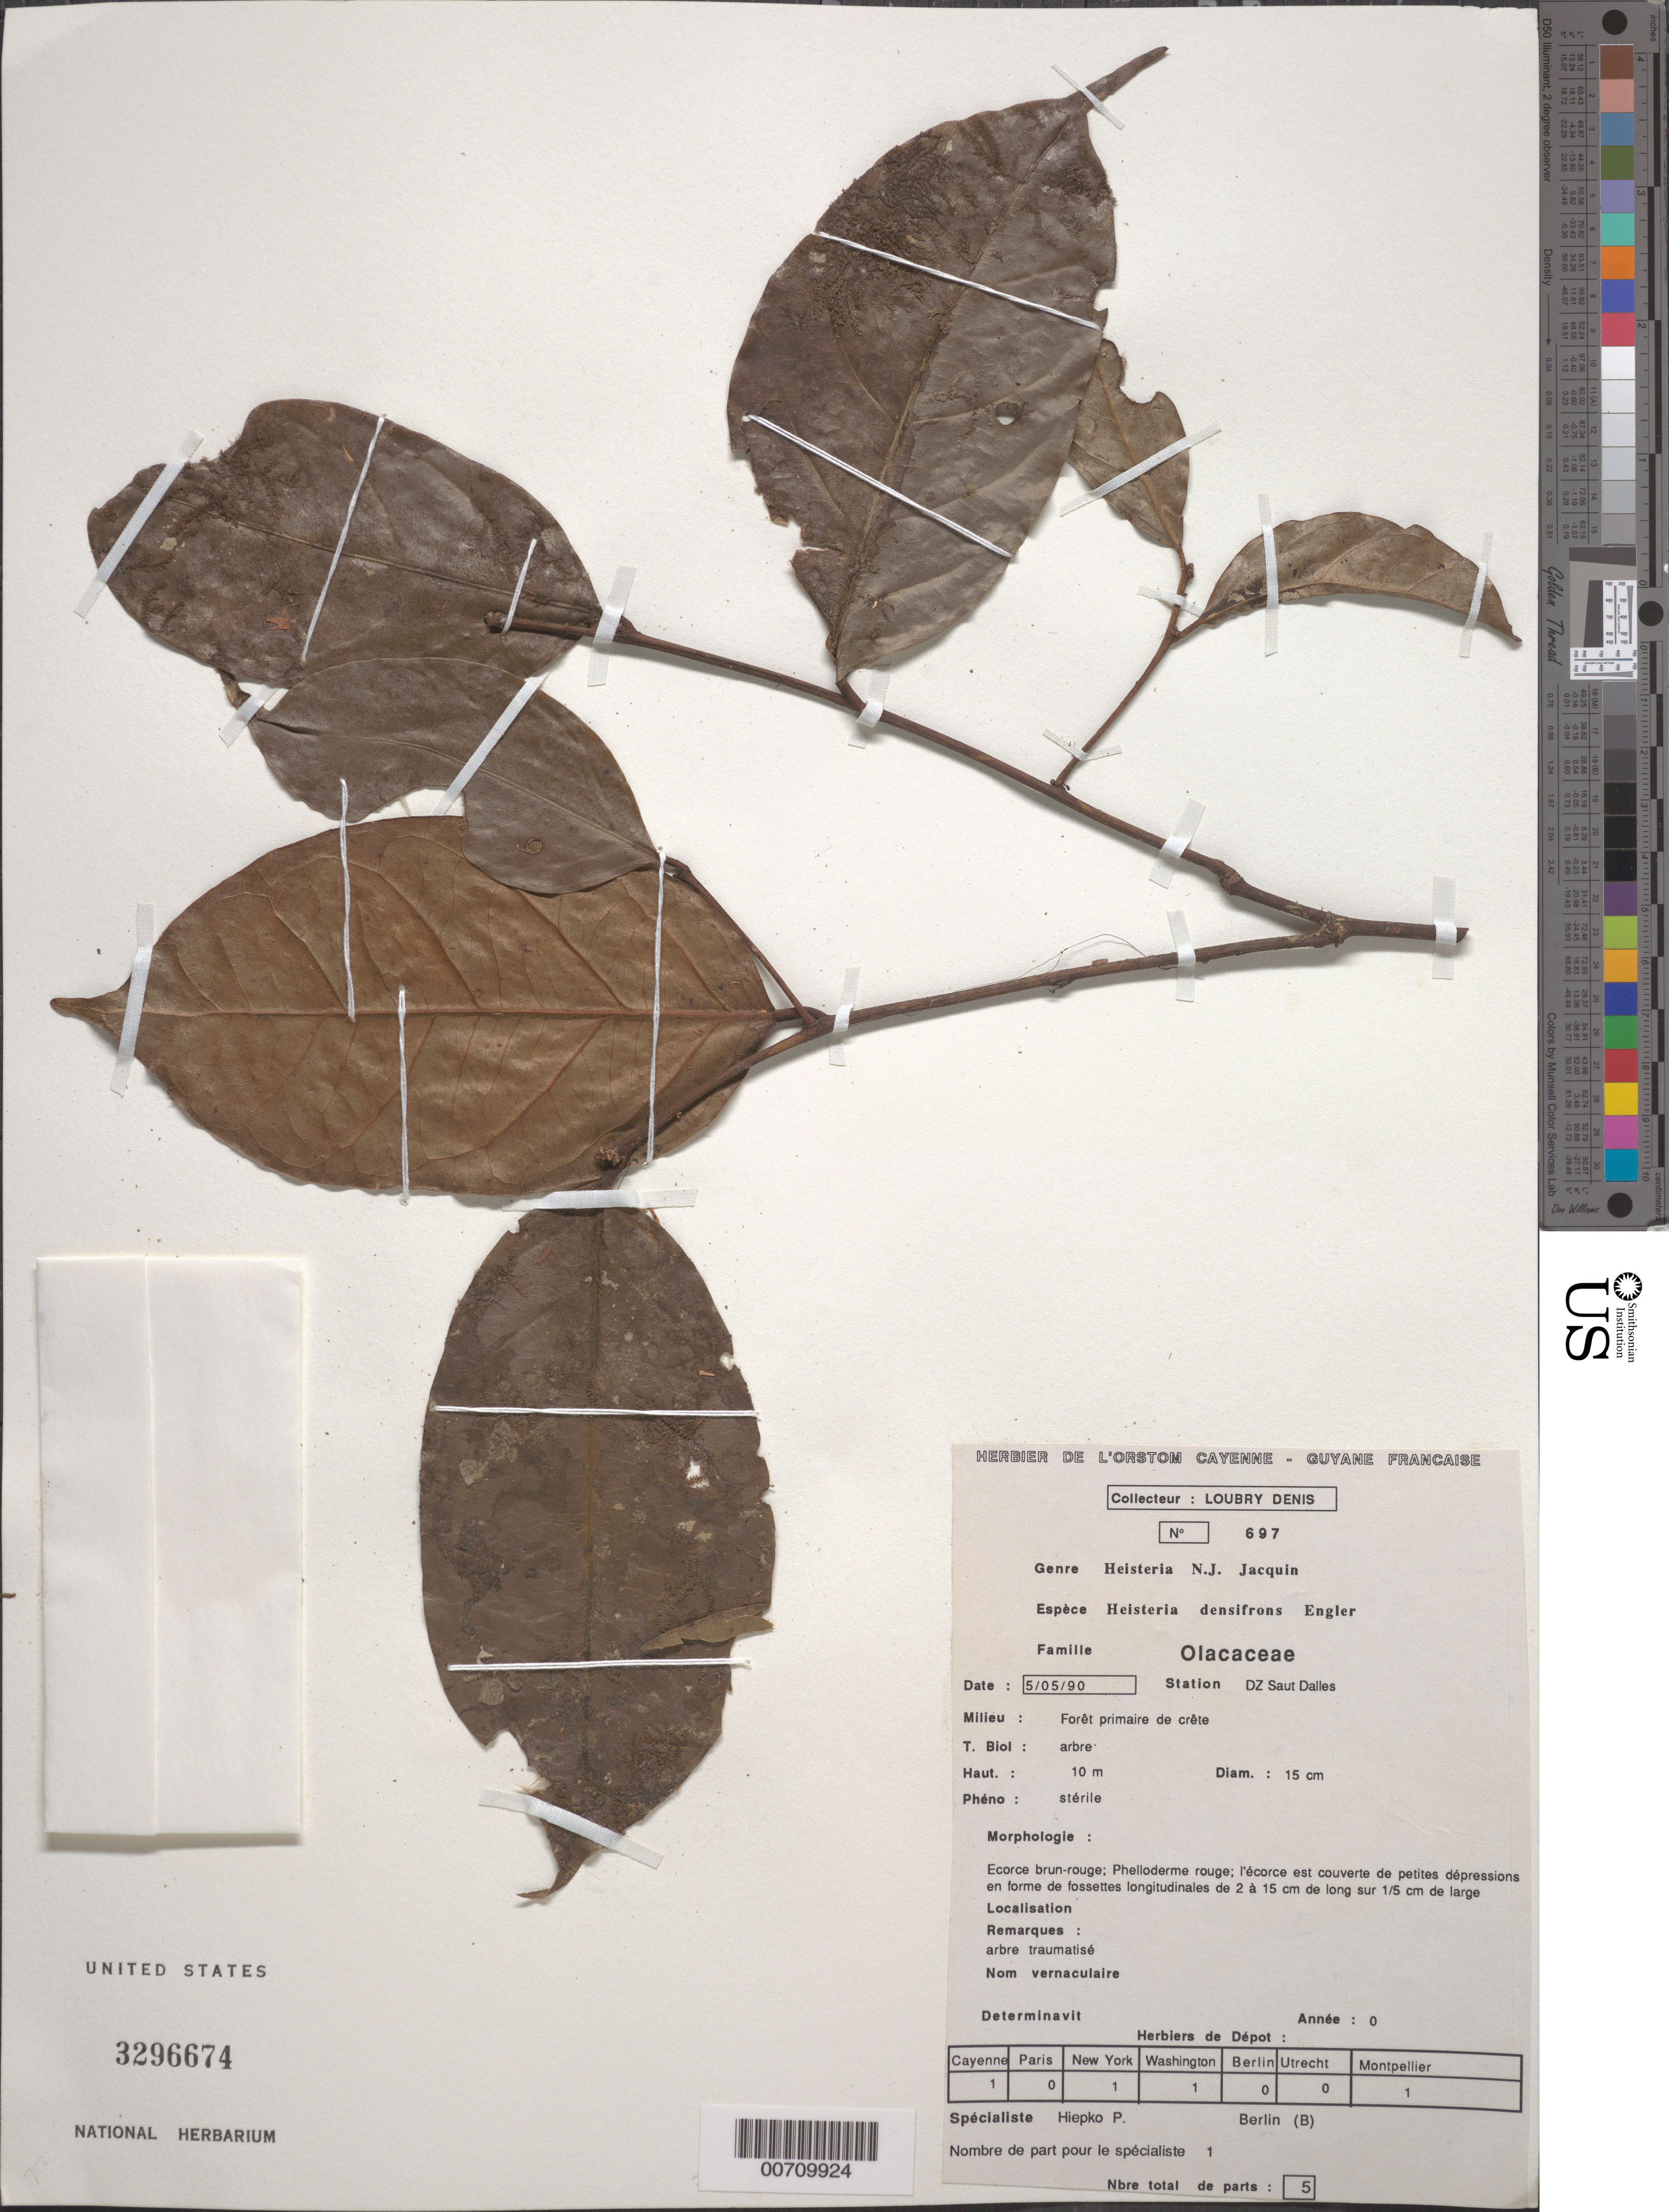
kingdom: Plantae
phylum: Tracheophyta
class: Magnoliopsida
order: Santalales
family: Erythropalaceae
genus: Heisteria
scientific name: Heisteria densifrons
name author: Engl.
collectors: D. Loubry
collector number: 697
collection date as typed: Transcribed d/m/y: 5/5/90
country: French Guiana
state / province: Cayenne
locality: Station DZ Saut Salles.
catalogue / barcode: US 3296674